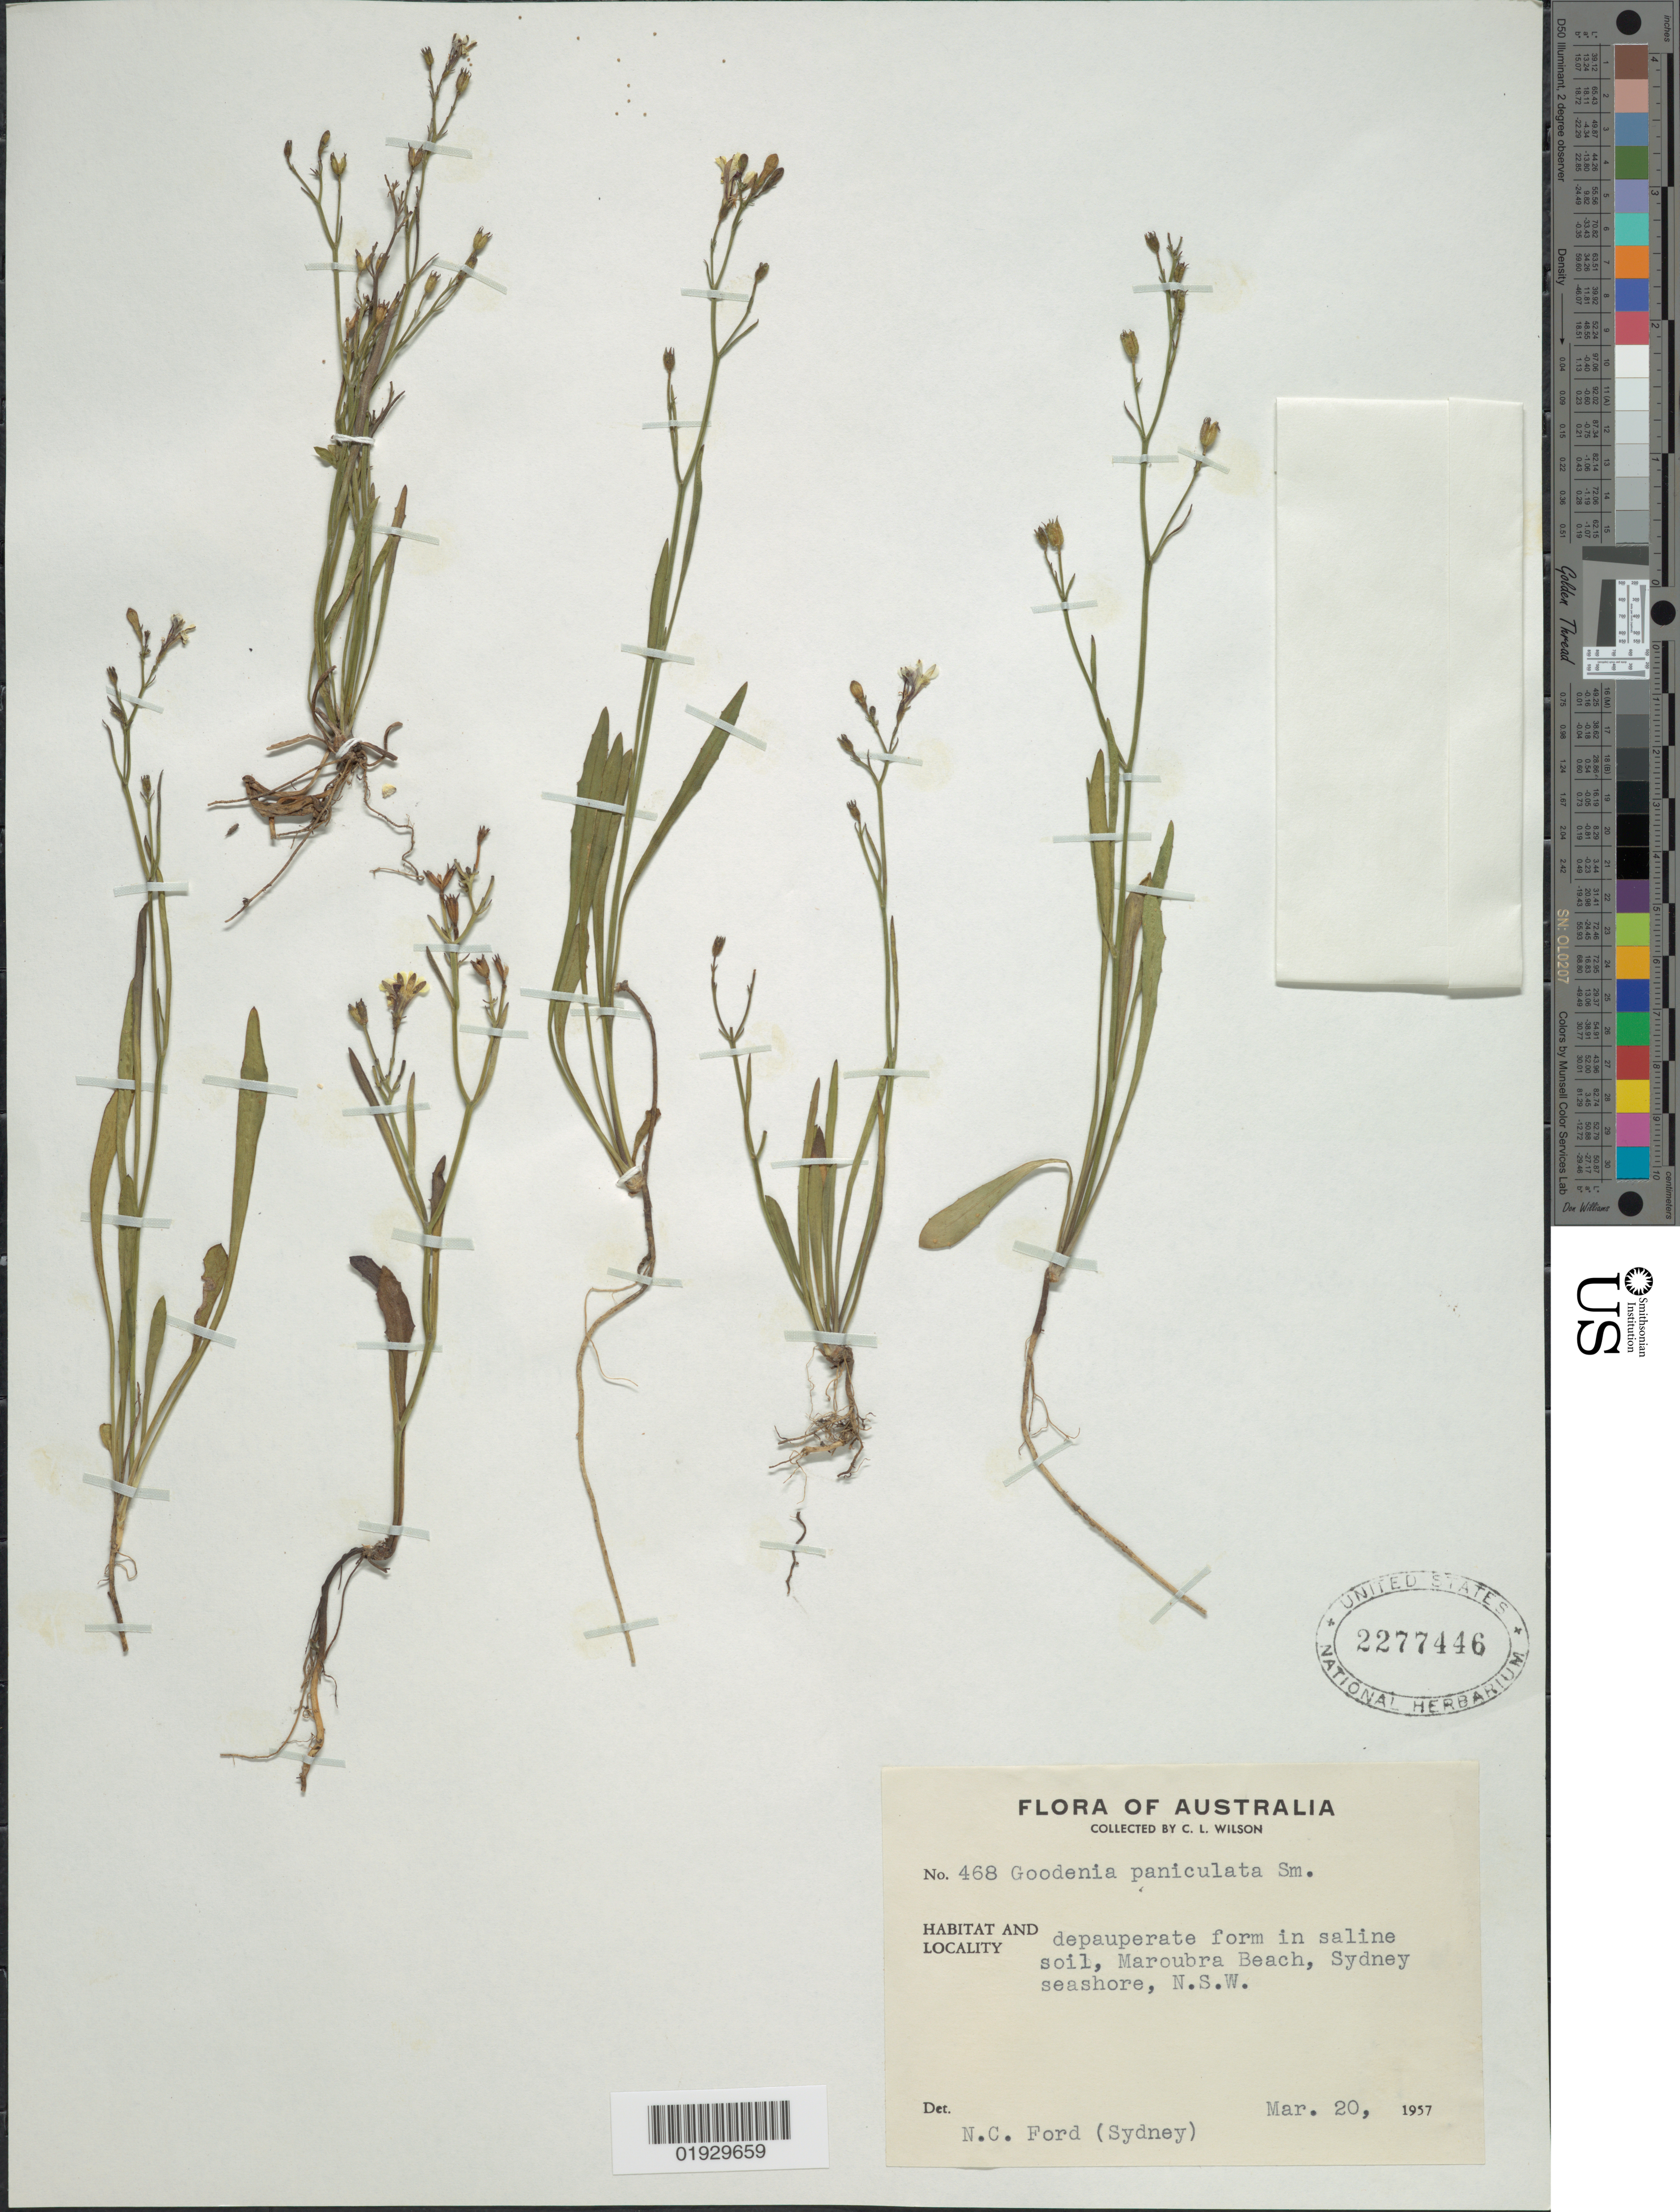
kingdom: Plantae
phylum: Tracheophyta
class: Magnoliopsida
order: Asterales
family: Goodeniaceae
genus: Goodenia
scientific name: Goodenia paniculata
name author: L.S. Sm.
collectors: C. L. Wilson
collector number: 468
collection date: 1957-03-20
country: Australia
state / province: New South Wales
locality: Maroubra Beach, Sydney seashore, N.S.W.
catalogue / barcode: US 2277446